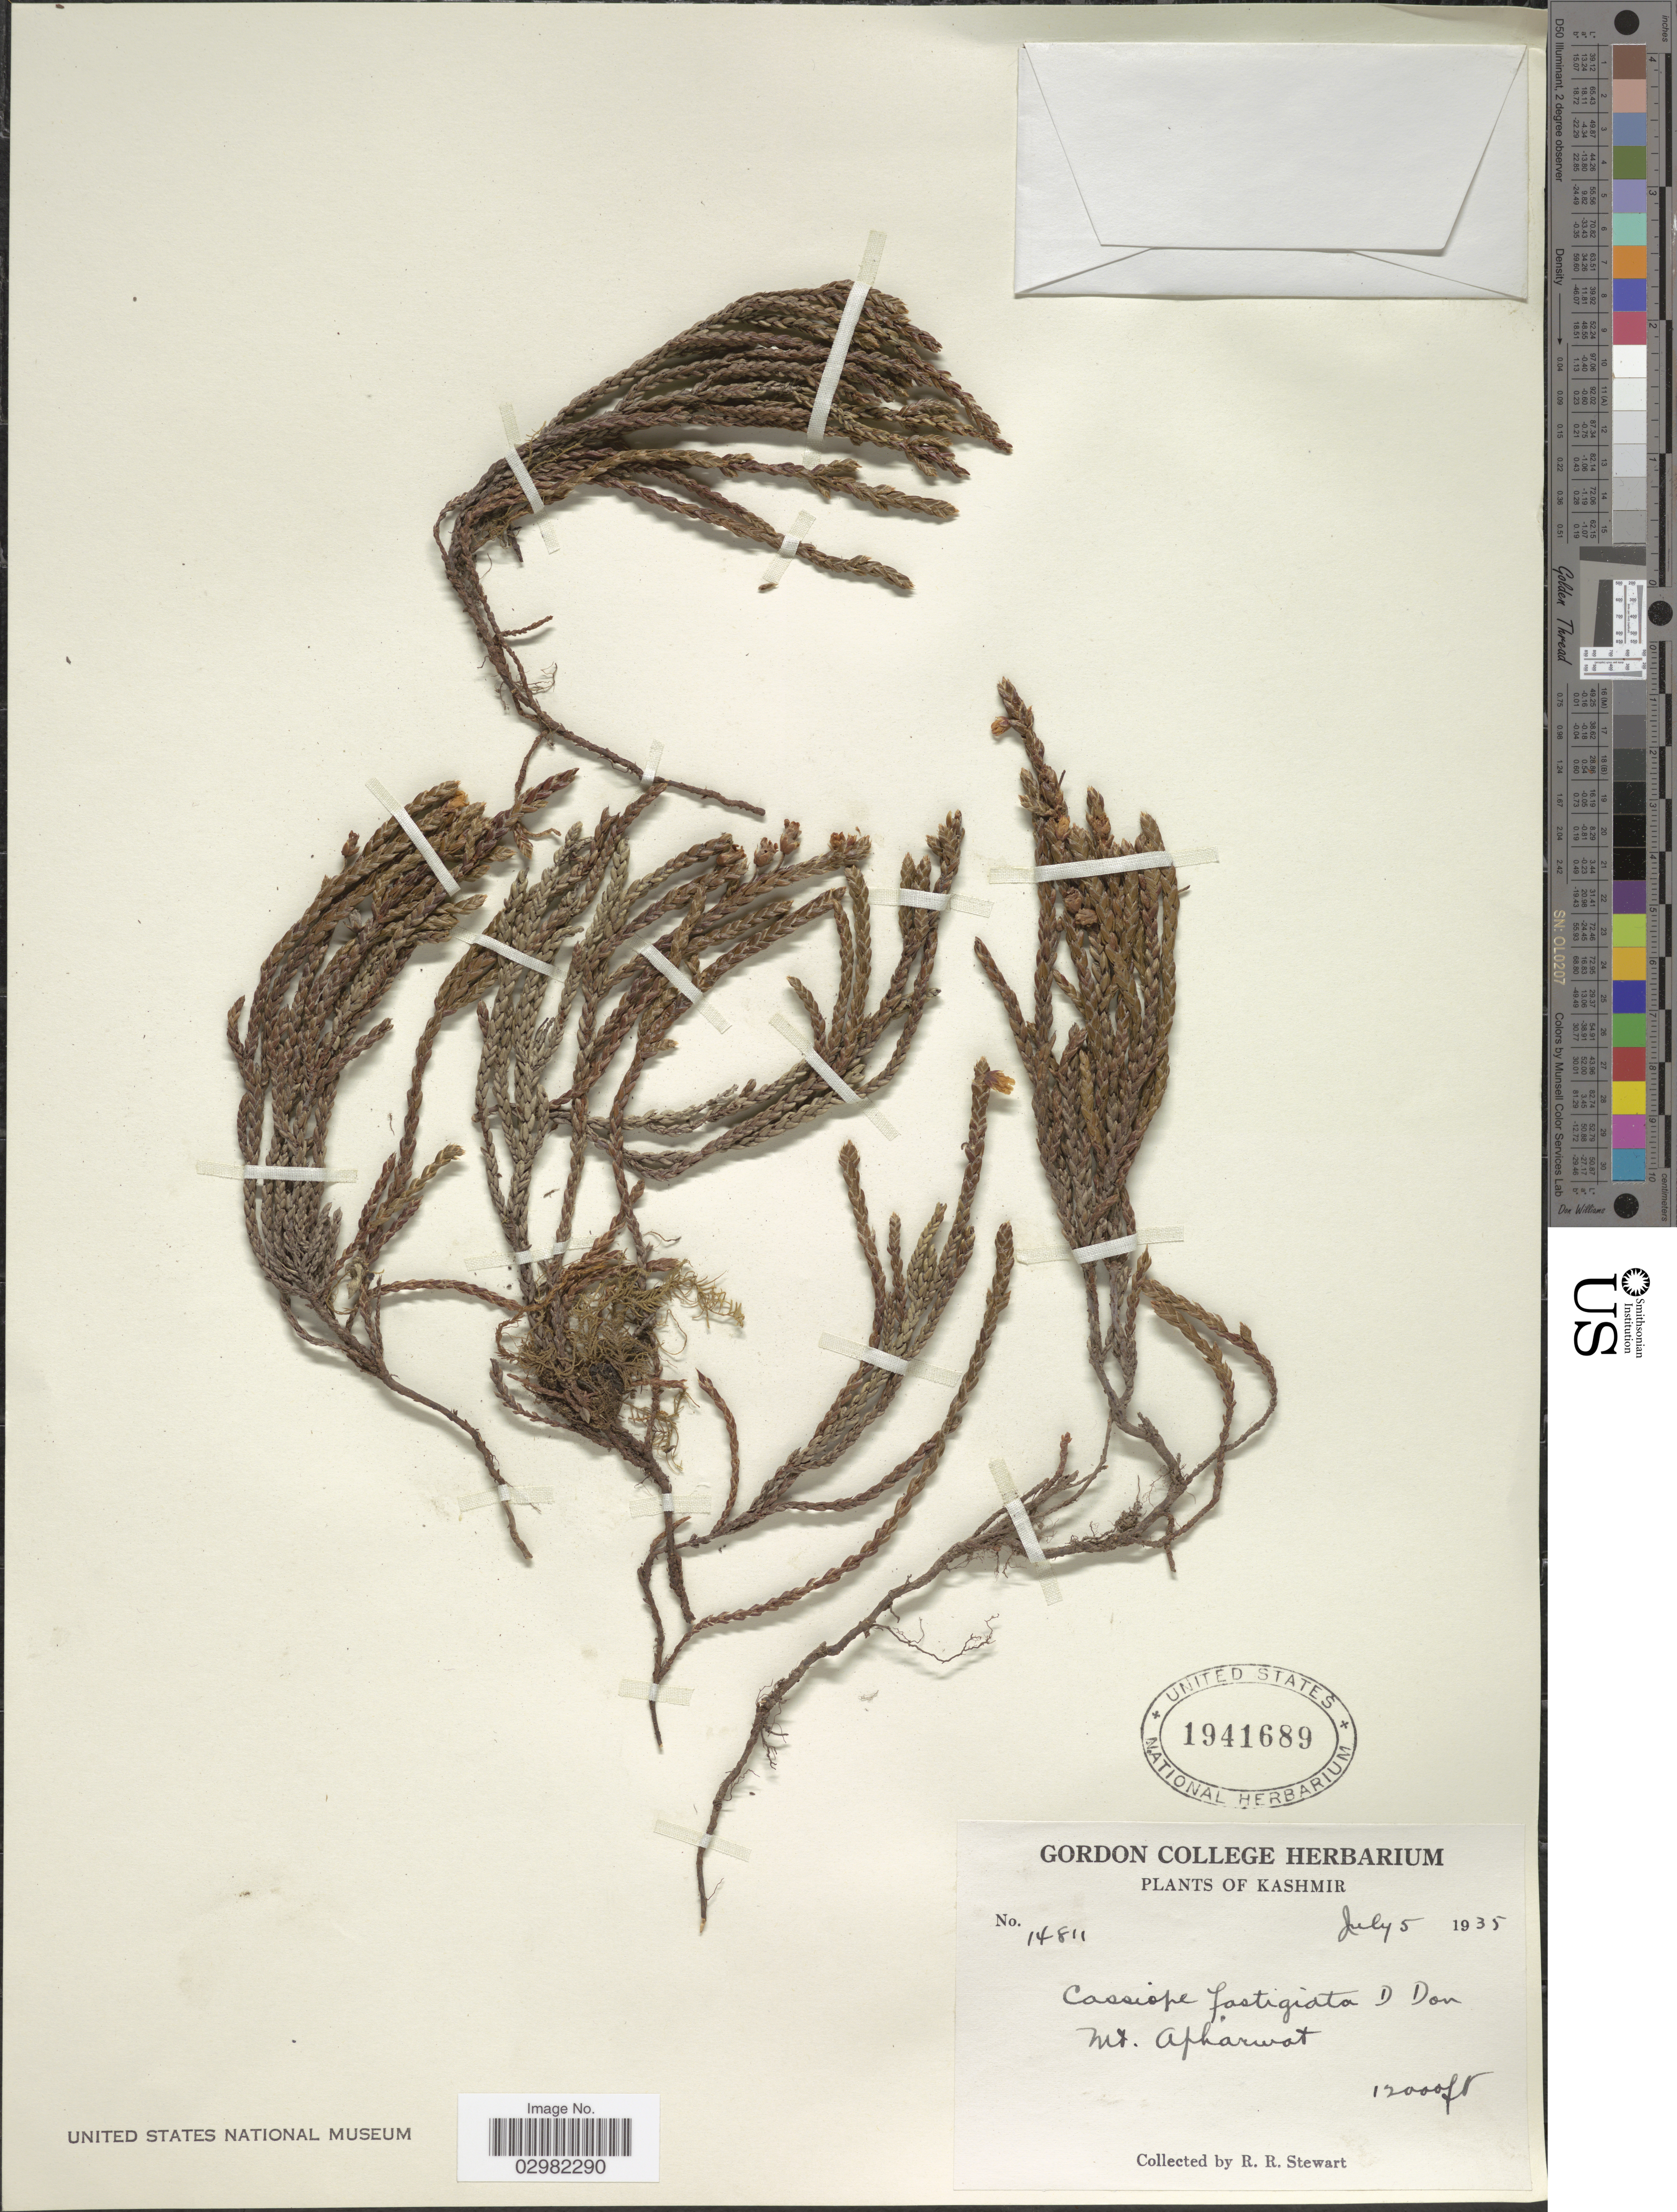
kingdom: Plantae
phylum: Tracheophyta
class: Magnoliopsida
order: Ericales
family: Ericaceae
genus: Cassiope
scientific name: Cassiope fastigiata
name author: (Wall) D. Don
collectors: R. Stewart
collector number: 14811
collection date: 1935-07-05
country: India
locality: Kashmir, Mt. Apharwat.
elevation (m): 3658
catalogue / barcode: US 1941689